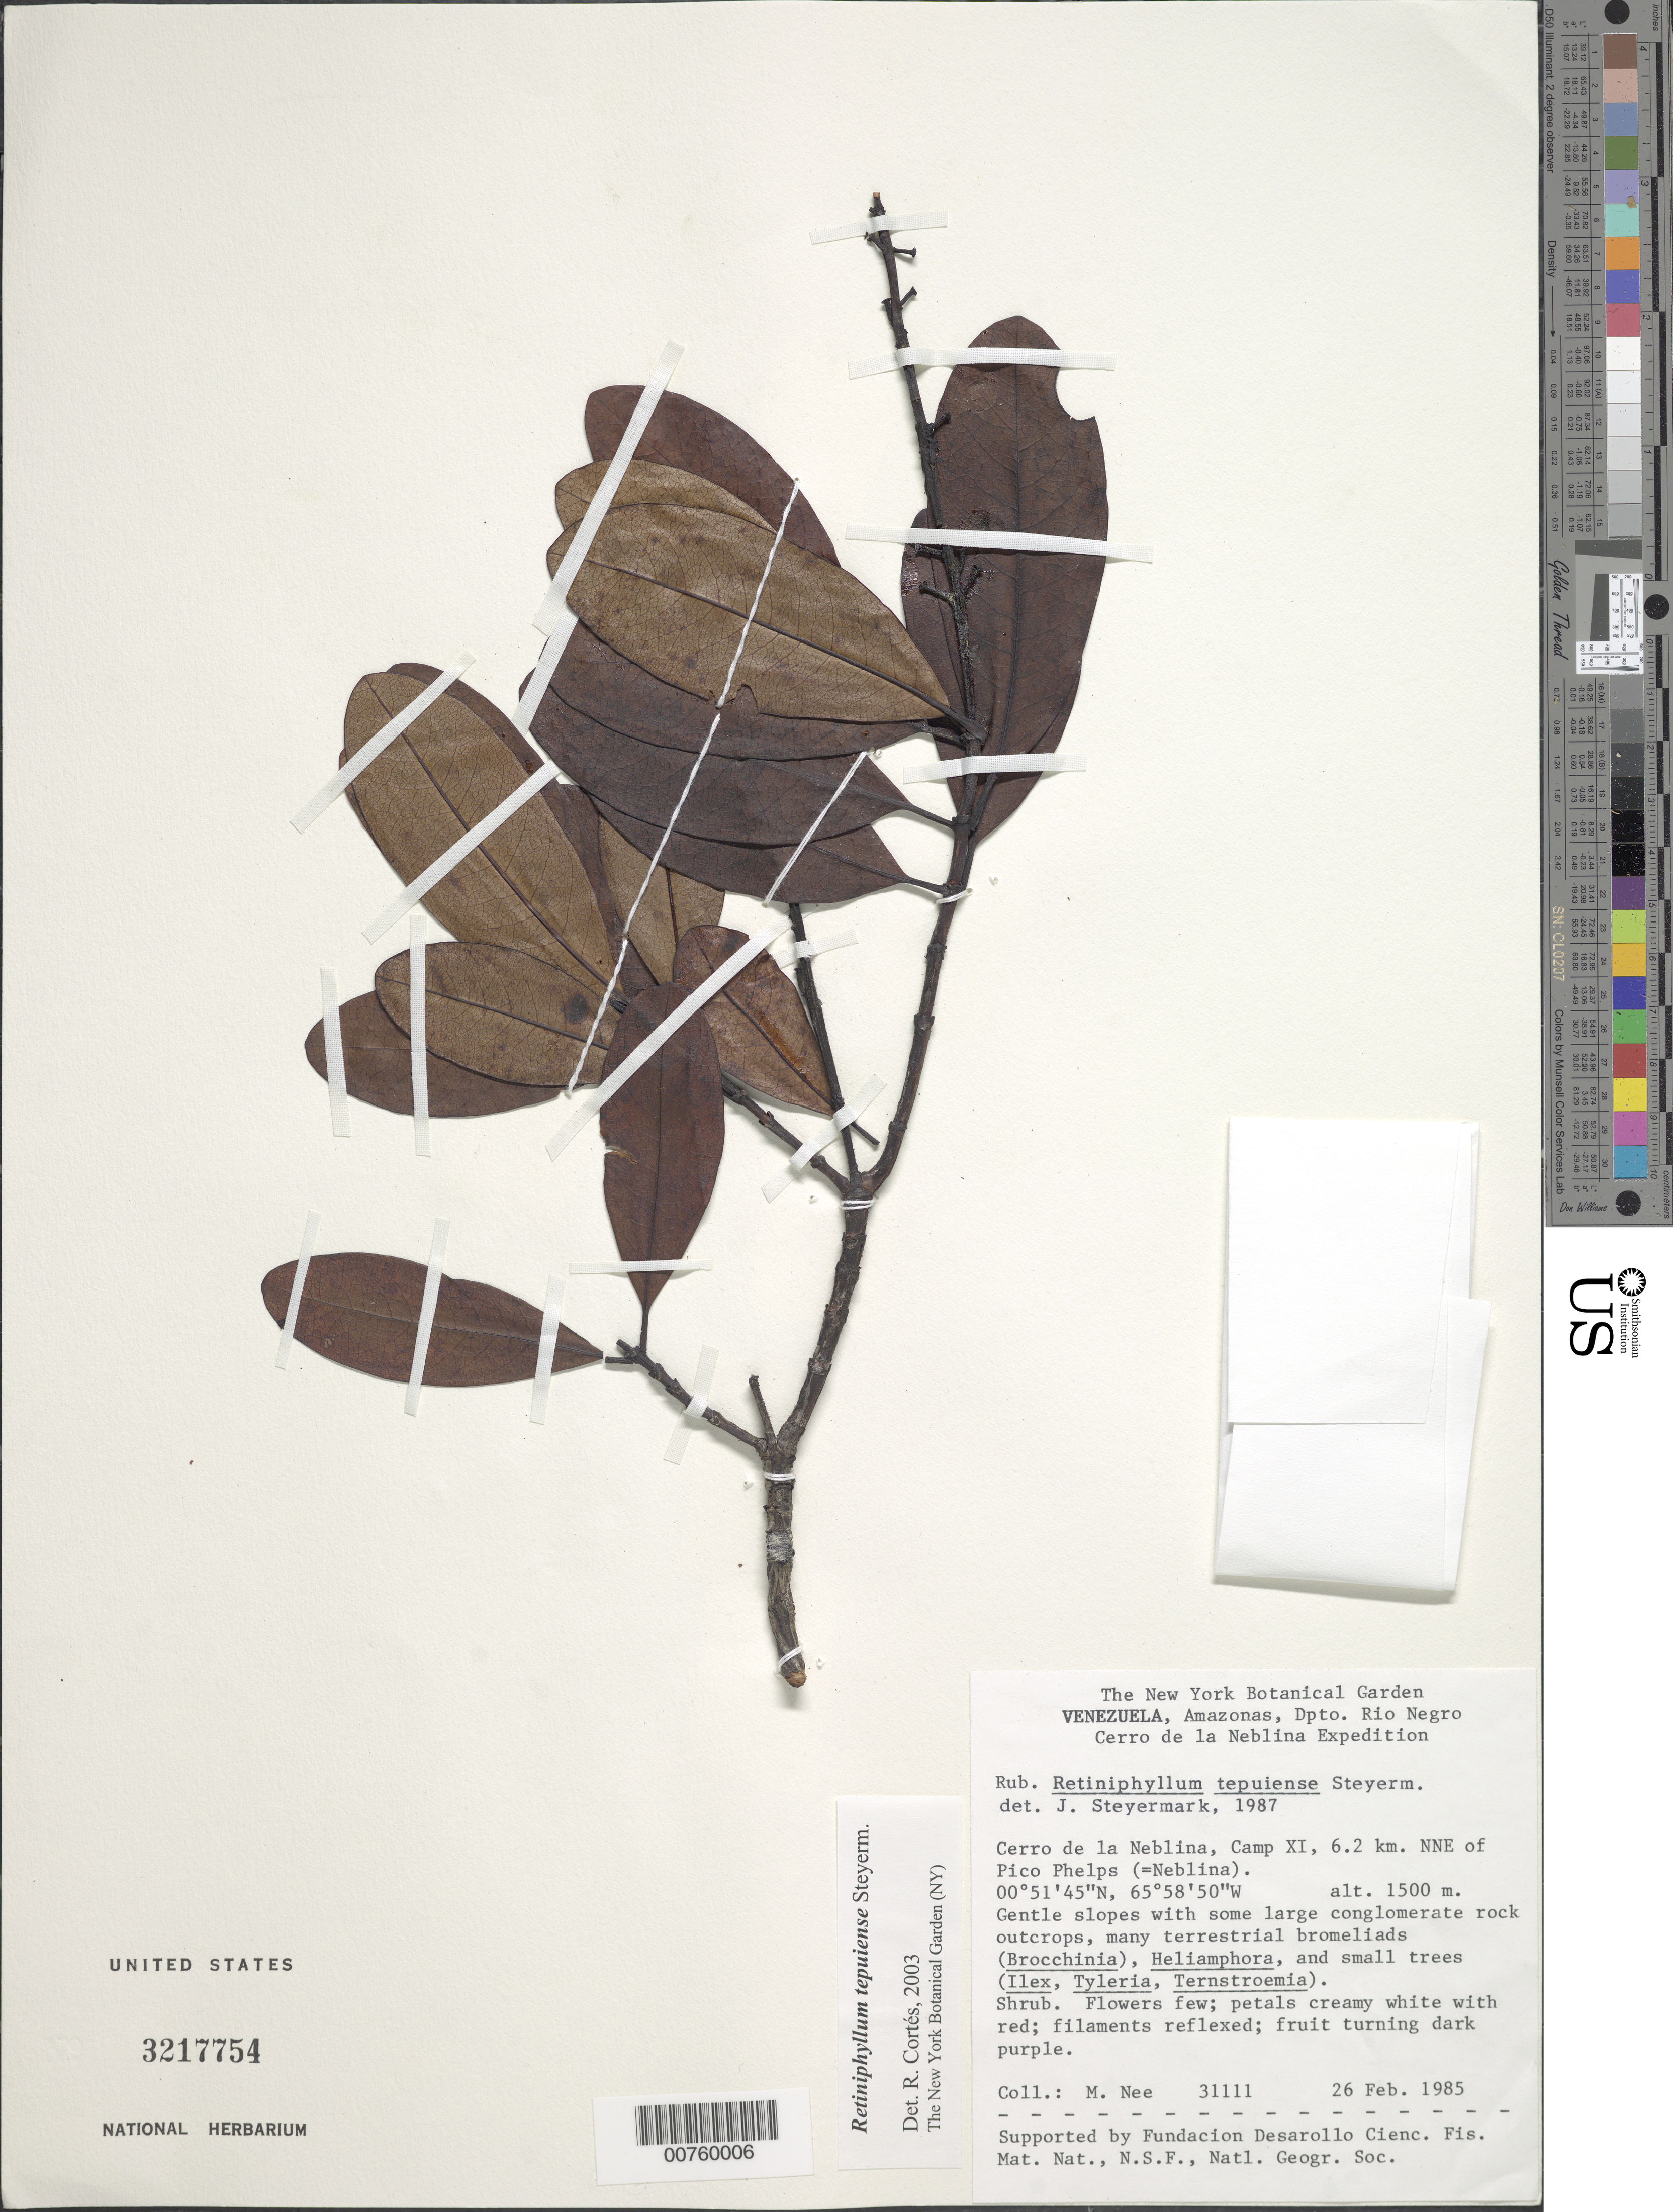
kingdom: Plantae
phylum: Tracheophyta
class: Magnoliopsida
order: Gentianales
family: Rubiaceae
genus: Retiniphyllum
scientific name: Retiniphyllum tepuiense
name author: Steyerm.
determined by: Cortes R., G.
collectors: M. Nee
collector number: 31111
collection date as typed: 26-Feb-85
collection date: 1985-02-26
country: Venezuela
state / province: Amazonas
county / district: Río Negro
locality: Cerro de la Neblina, Camp XI, 6.2 km NNE of Pico Phelps (=Neblina)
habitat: Gentle slopes with some large conglomerate rock outcrops, with bromeliads and small trees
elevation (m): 1500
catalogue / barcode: US 3217754